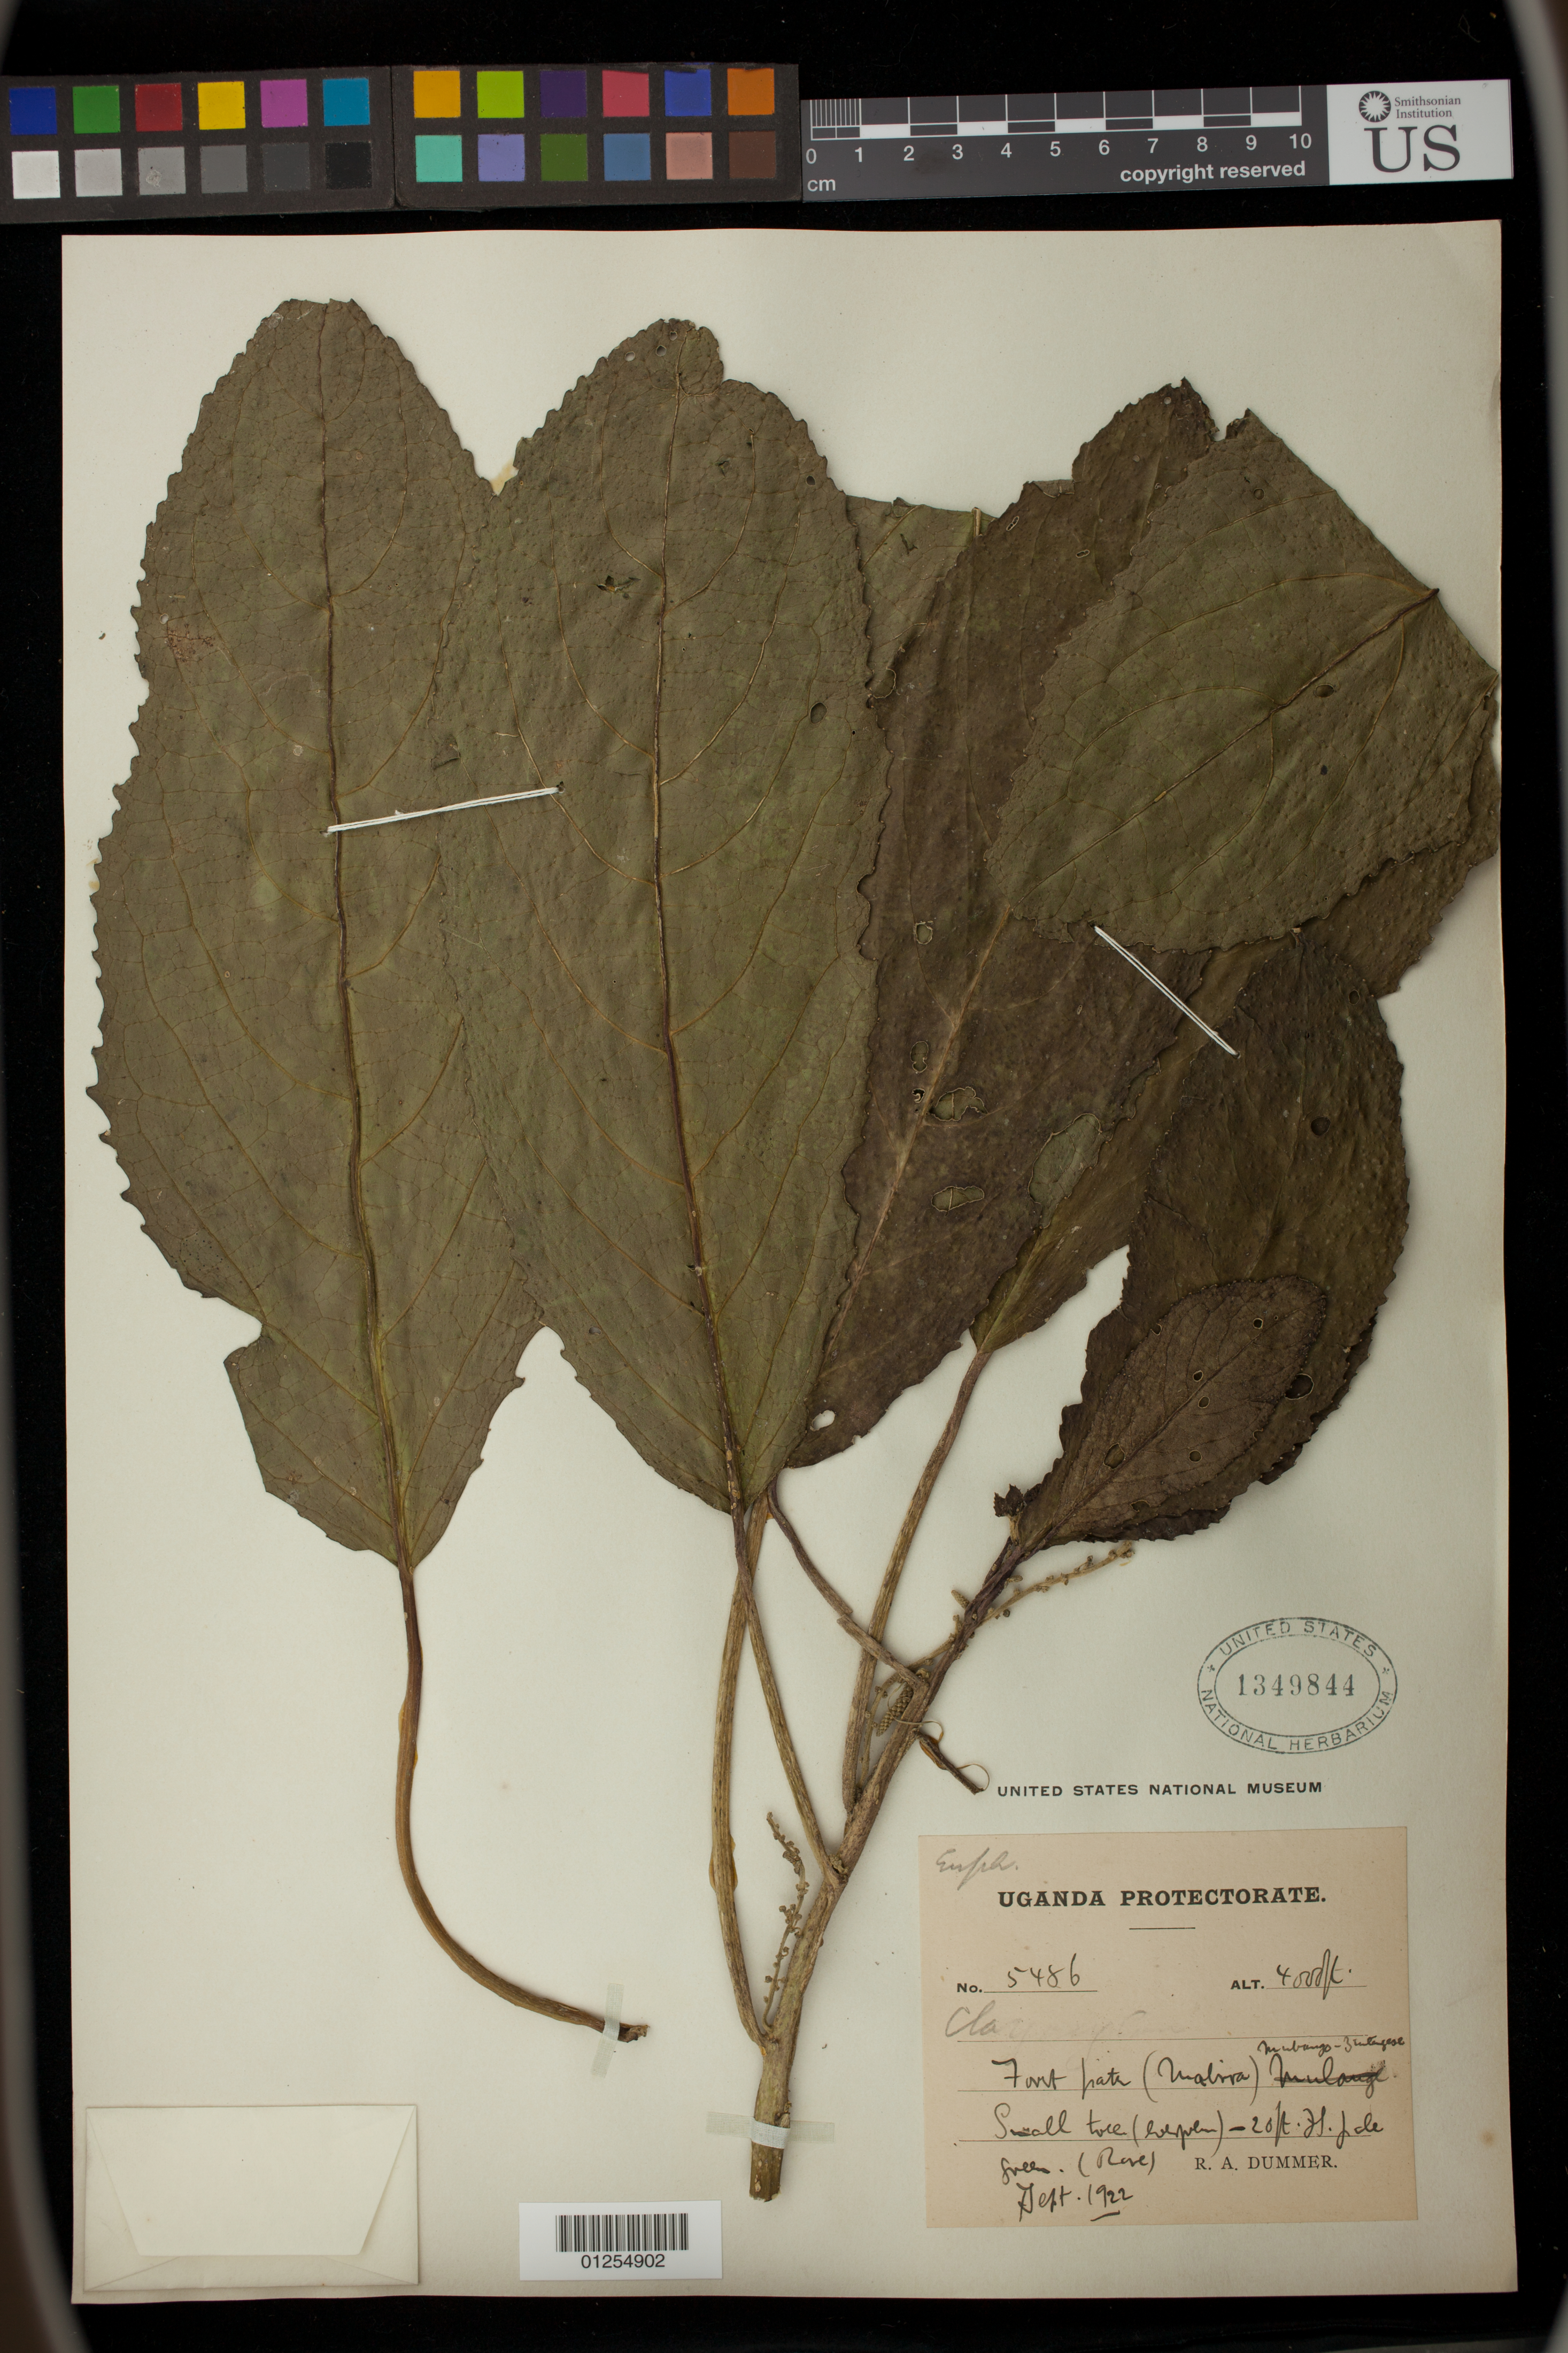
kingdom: Plantae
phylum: Tracheophyta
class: Magnoliopsida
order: Malpighiales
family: Euphorbiaceae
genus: Discoclaoxylon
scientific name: Discoclaoxylon hexandrum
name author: (Müll. Arg.) Pax & K. Hoffm.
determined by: Barberá, P.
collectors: R. Dümmer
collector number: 5486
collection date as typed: Sep 1922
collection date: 1922-09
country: Uganda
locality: Forest path (Mabira) Mulange [sic]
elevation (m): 1219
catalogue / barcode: US 1349844